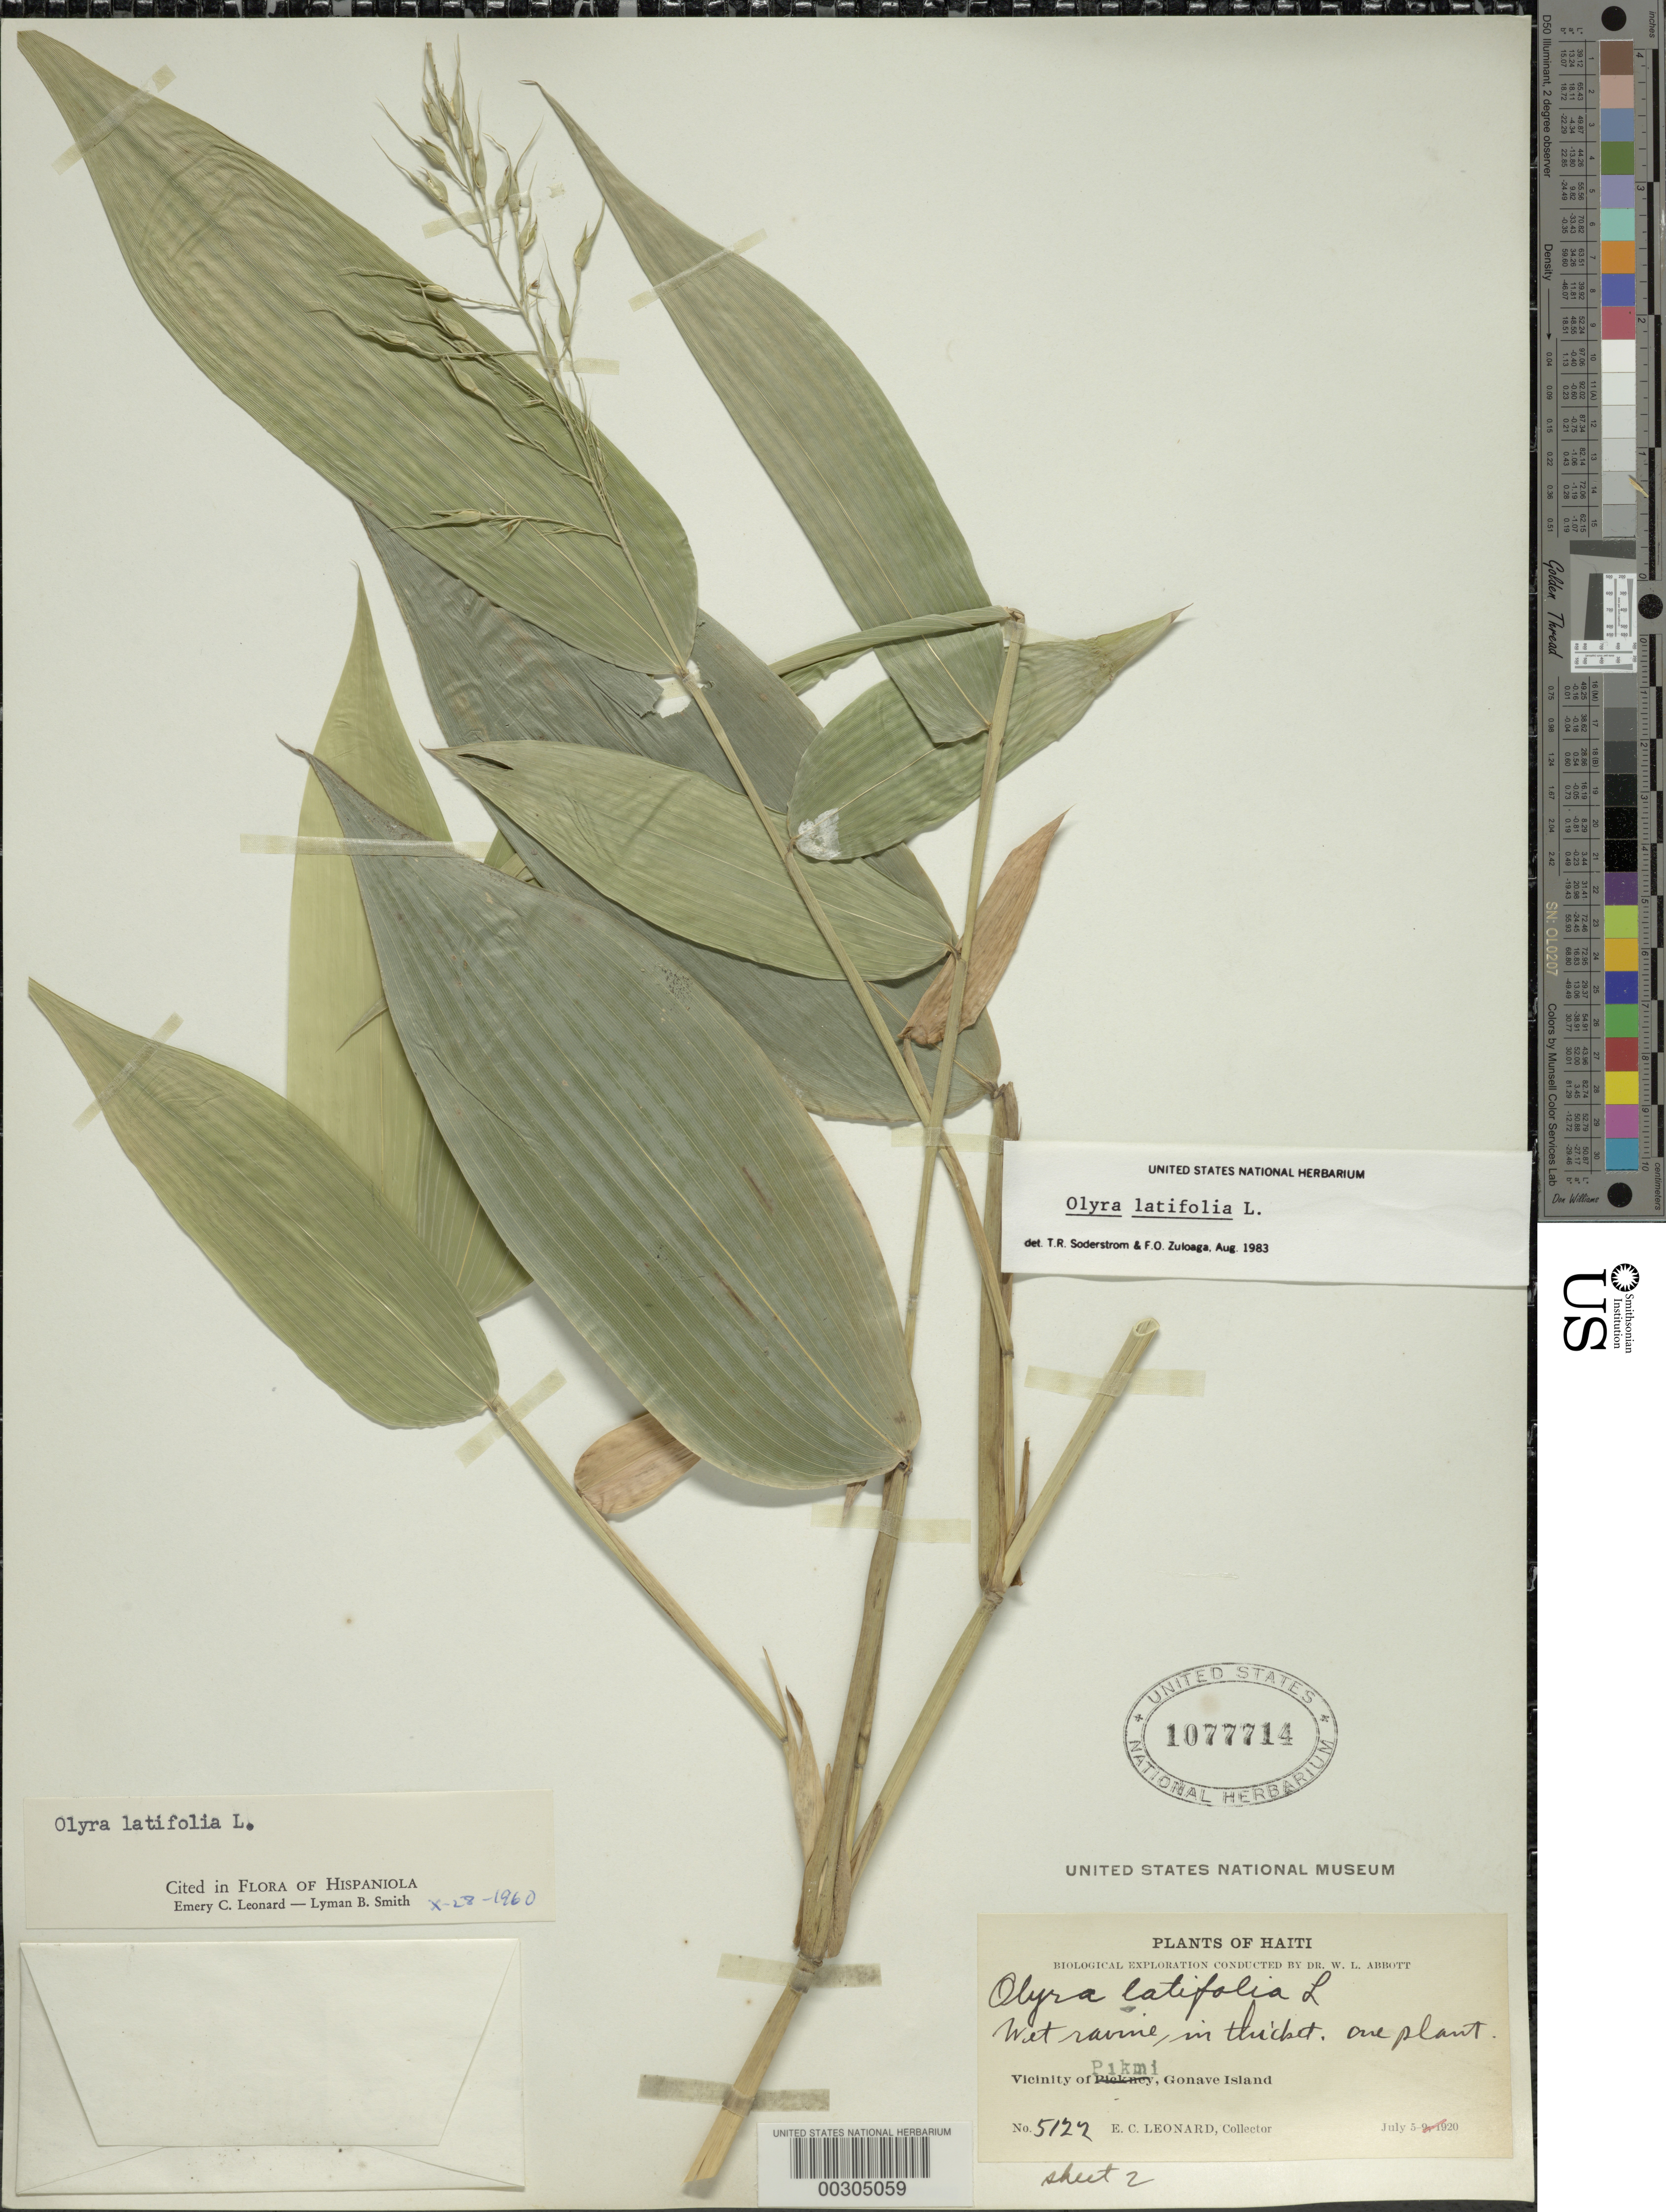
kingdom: Plantae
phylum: Tracheophyta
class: Liliopsida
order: Poales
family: Poaceae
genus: Olyra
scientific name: Olyra latifolia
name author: L.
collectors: E. C. Leonard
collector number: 5122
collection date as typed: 05 Jul 1920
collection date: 1920-07-05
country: Haiti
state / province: Ouest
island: Gonave Island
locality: Pikmi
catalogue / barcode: US 1077714